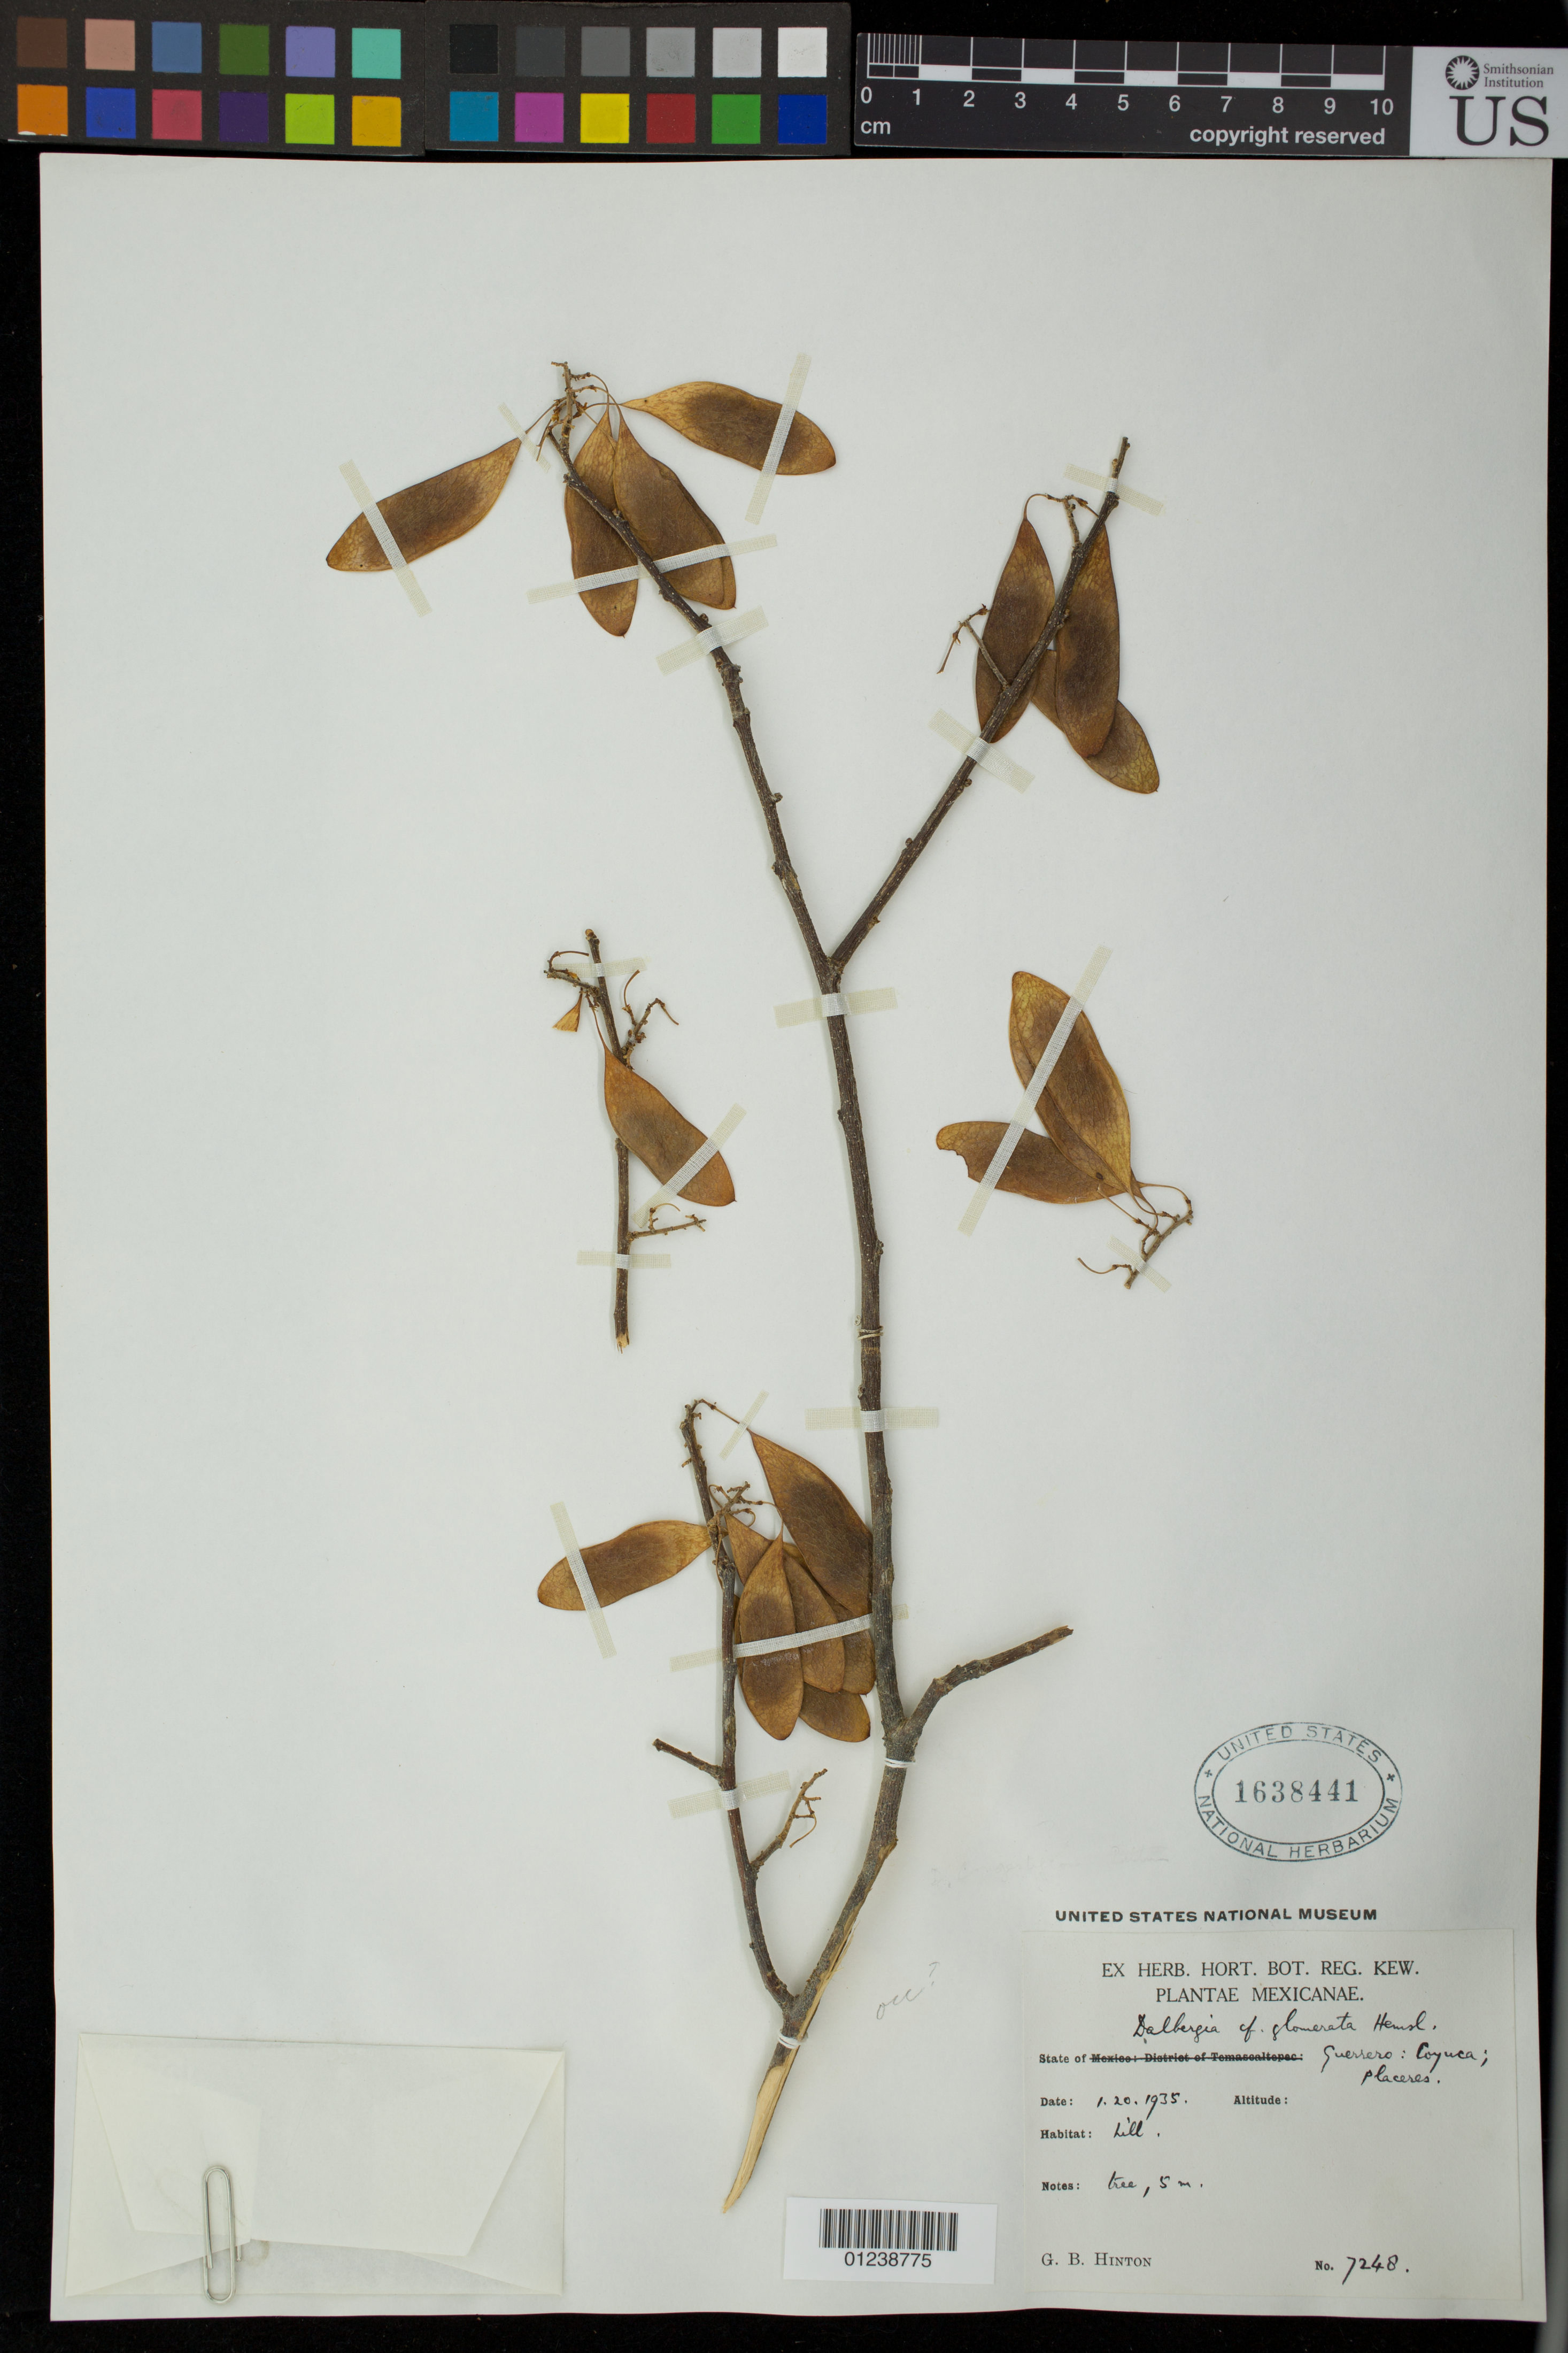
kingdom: Plantae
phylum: Tracheophyta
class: Magnoliopsida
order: Fabales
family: Fabaceae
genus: Dalbergia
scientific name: Dalbergia sp.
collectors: G. B. Hinton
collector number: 7248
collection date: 1935-01-20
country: Mexico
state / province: Guerrero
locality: Coyuca; Placeres.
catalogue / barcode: US 1638441